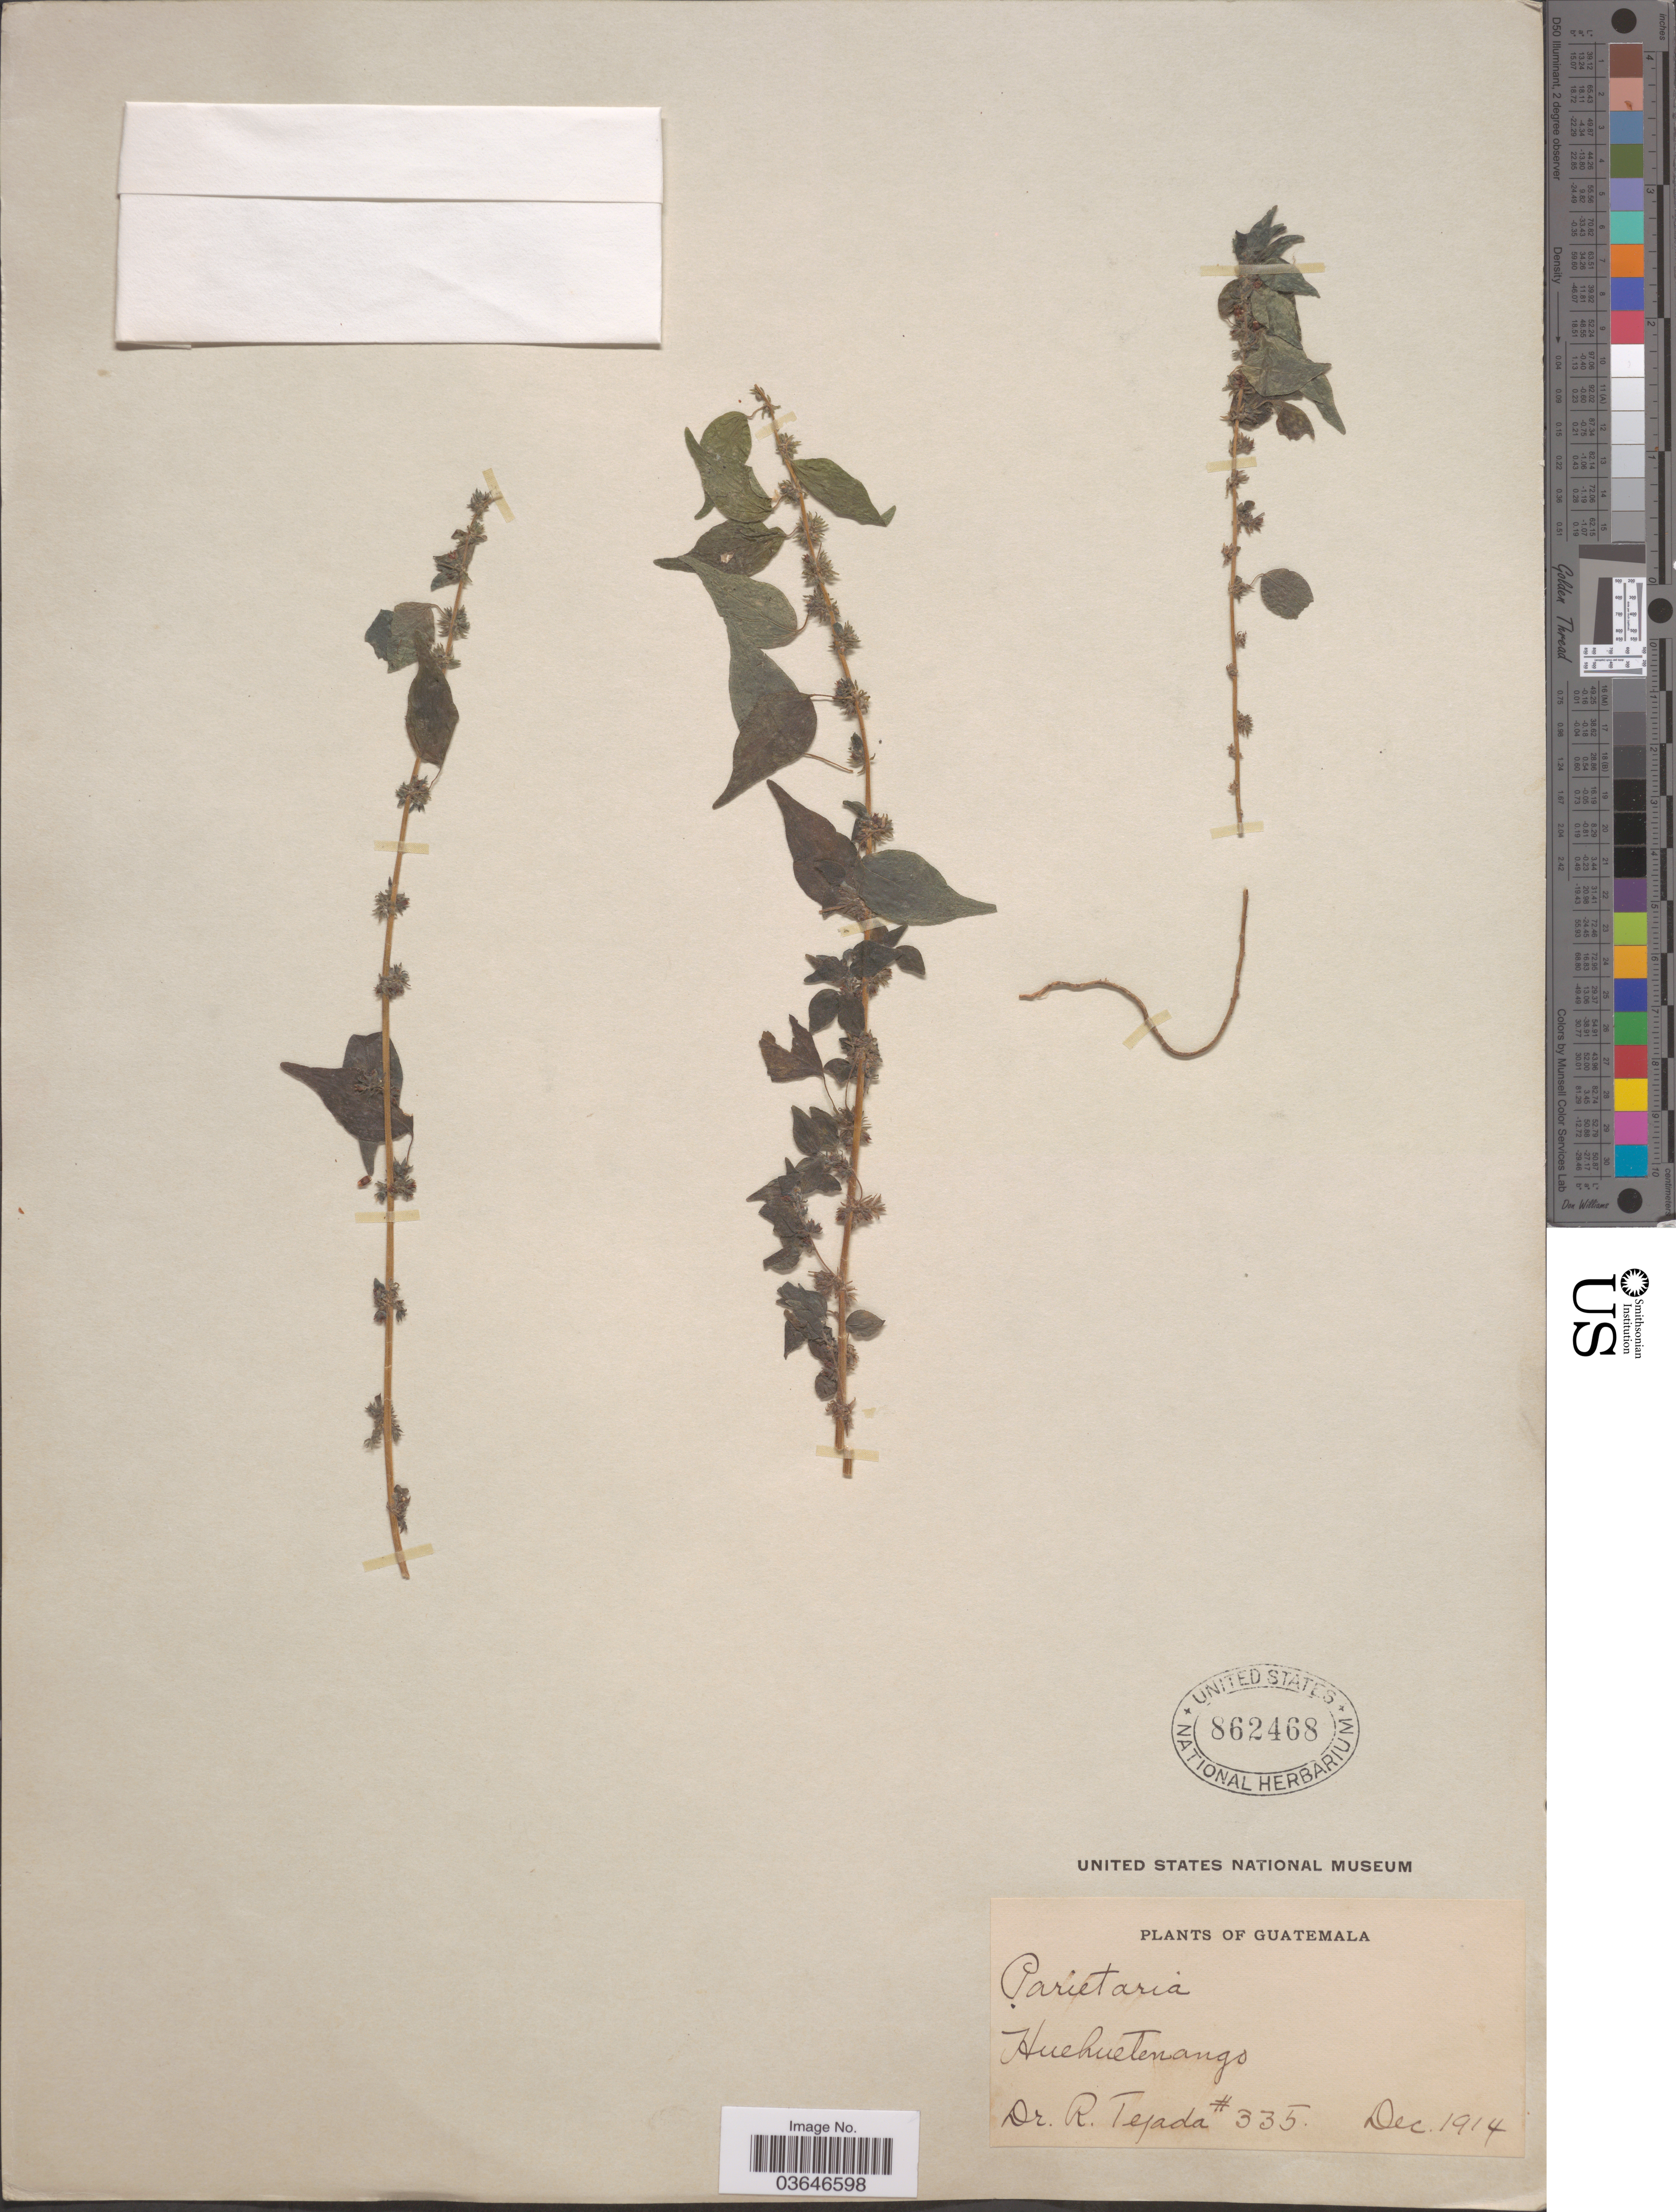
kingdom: Plantae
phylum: Tracheophyta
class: Magnoliopsida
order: Rosales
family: Urticaceae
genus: Parietaria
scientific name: Parietaria sp.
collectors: R. Tejada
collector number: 335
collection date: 1914-12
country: Guatemala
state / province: Huehuetenango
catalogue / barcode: US 862468